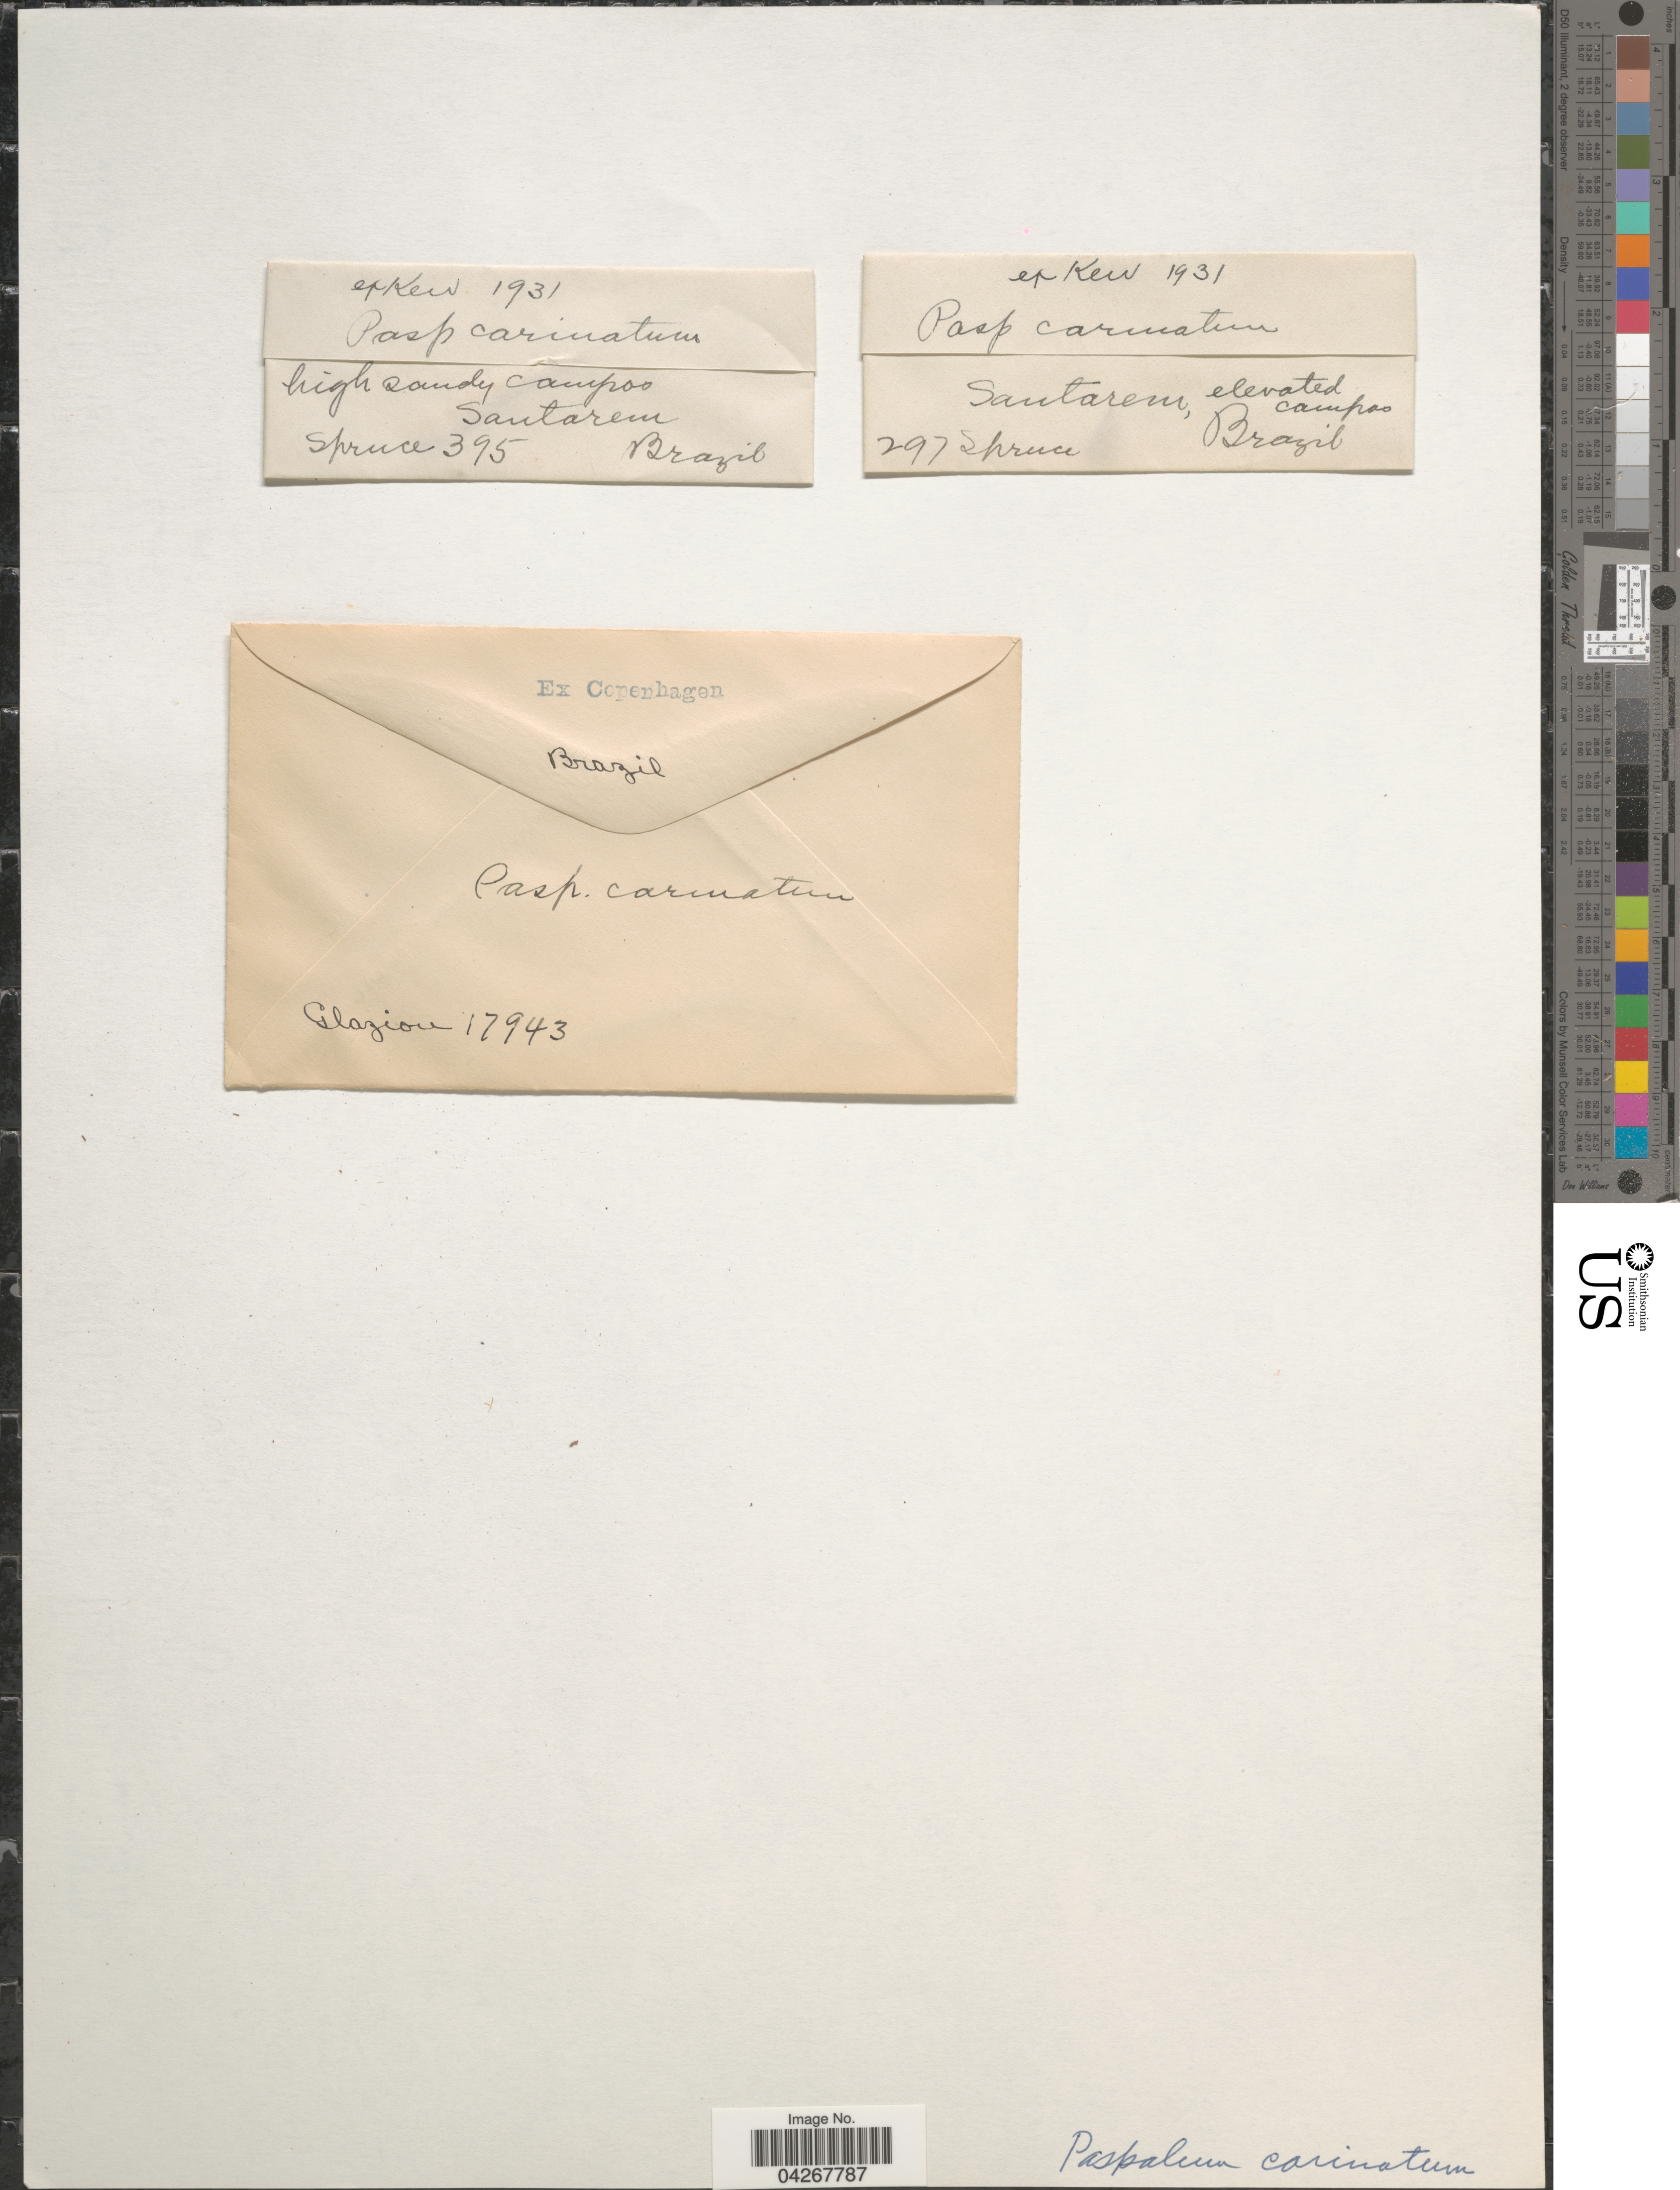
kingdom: Plantae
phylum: Tracheophyta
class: Liliopsida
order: Poales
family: Poaceae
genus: Paspalum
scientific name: Paspalum carinatum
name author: Humb. & Bonpl. ex Flüggé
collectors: -. Spruce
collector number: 297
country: Brazil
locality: Santarem.